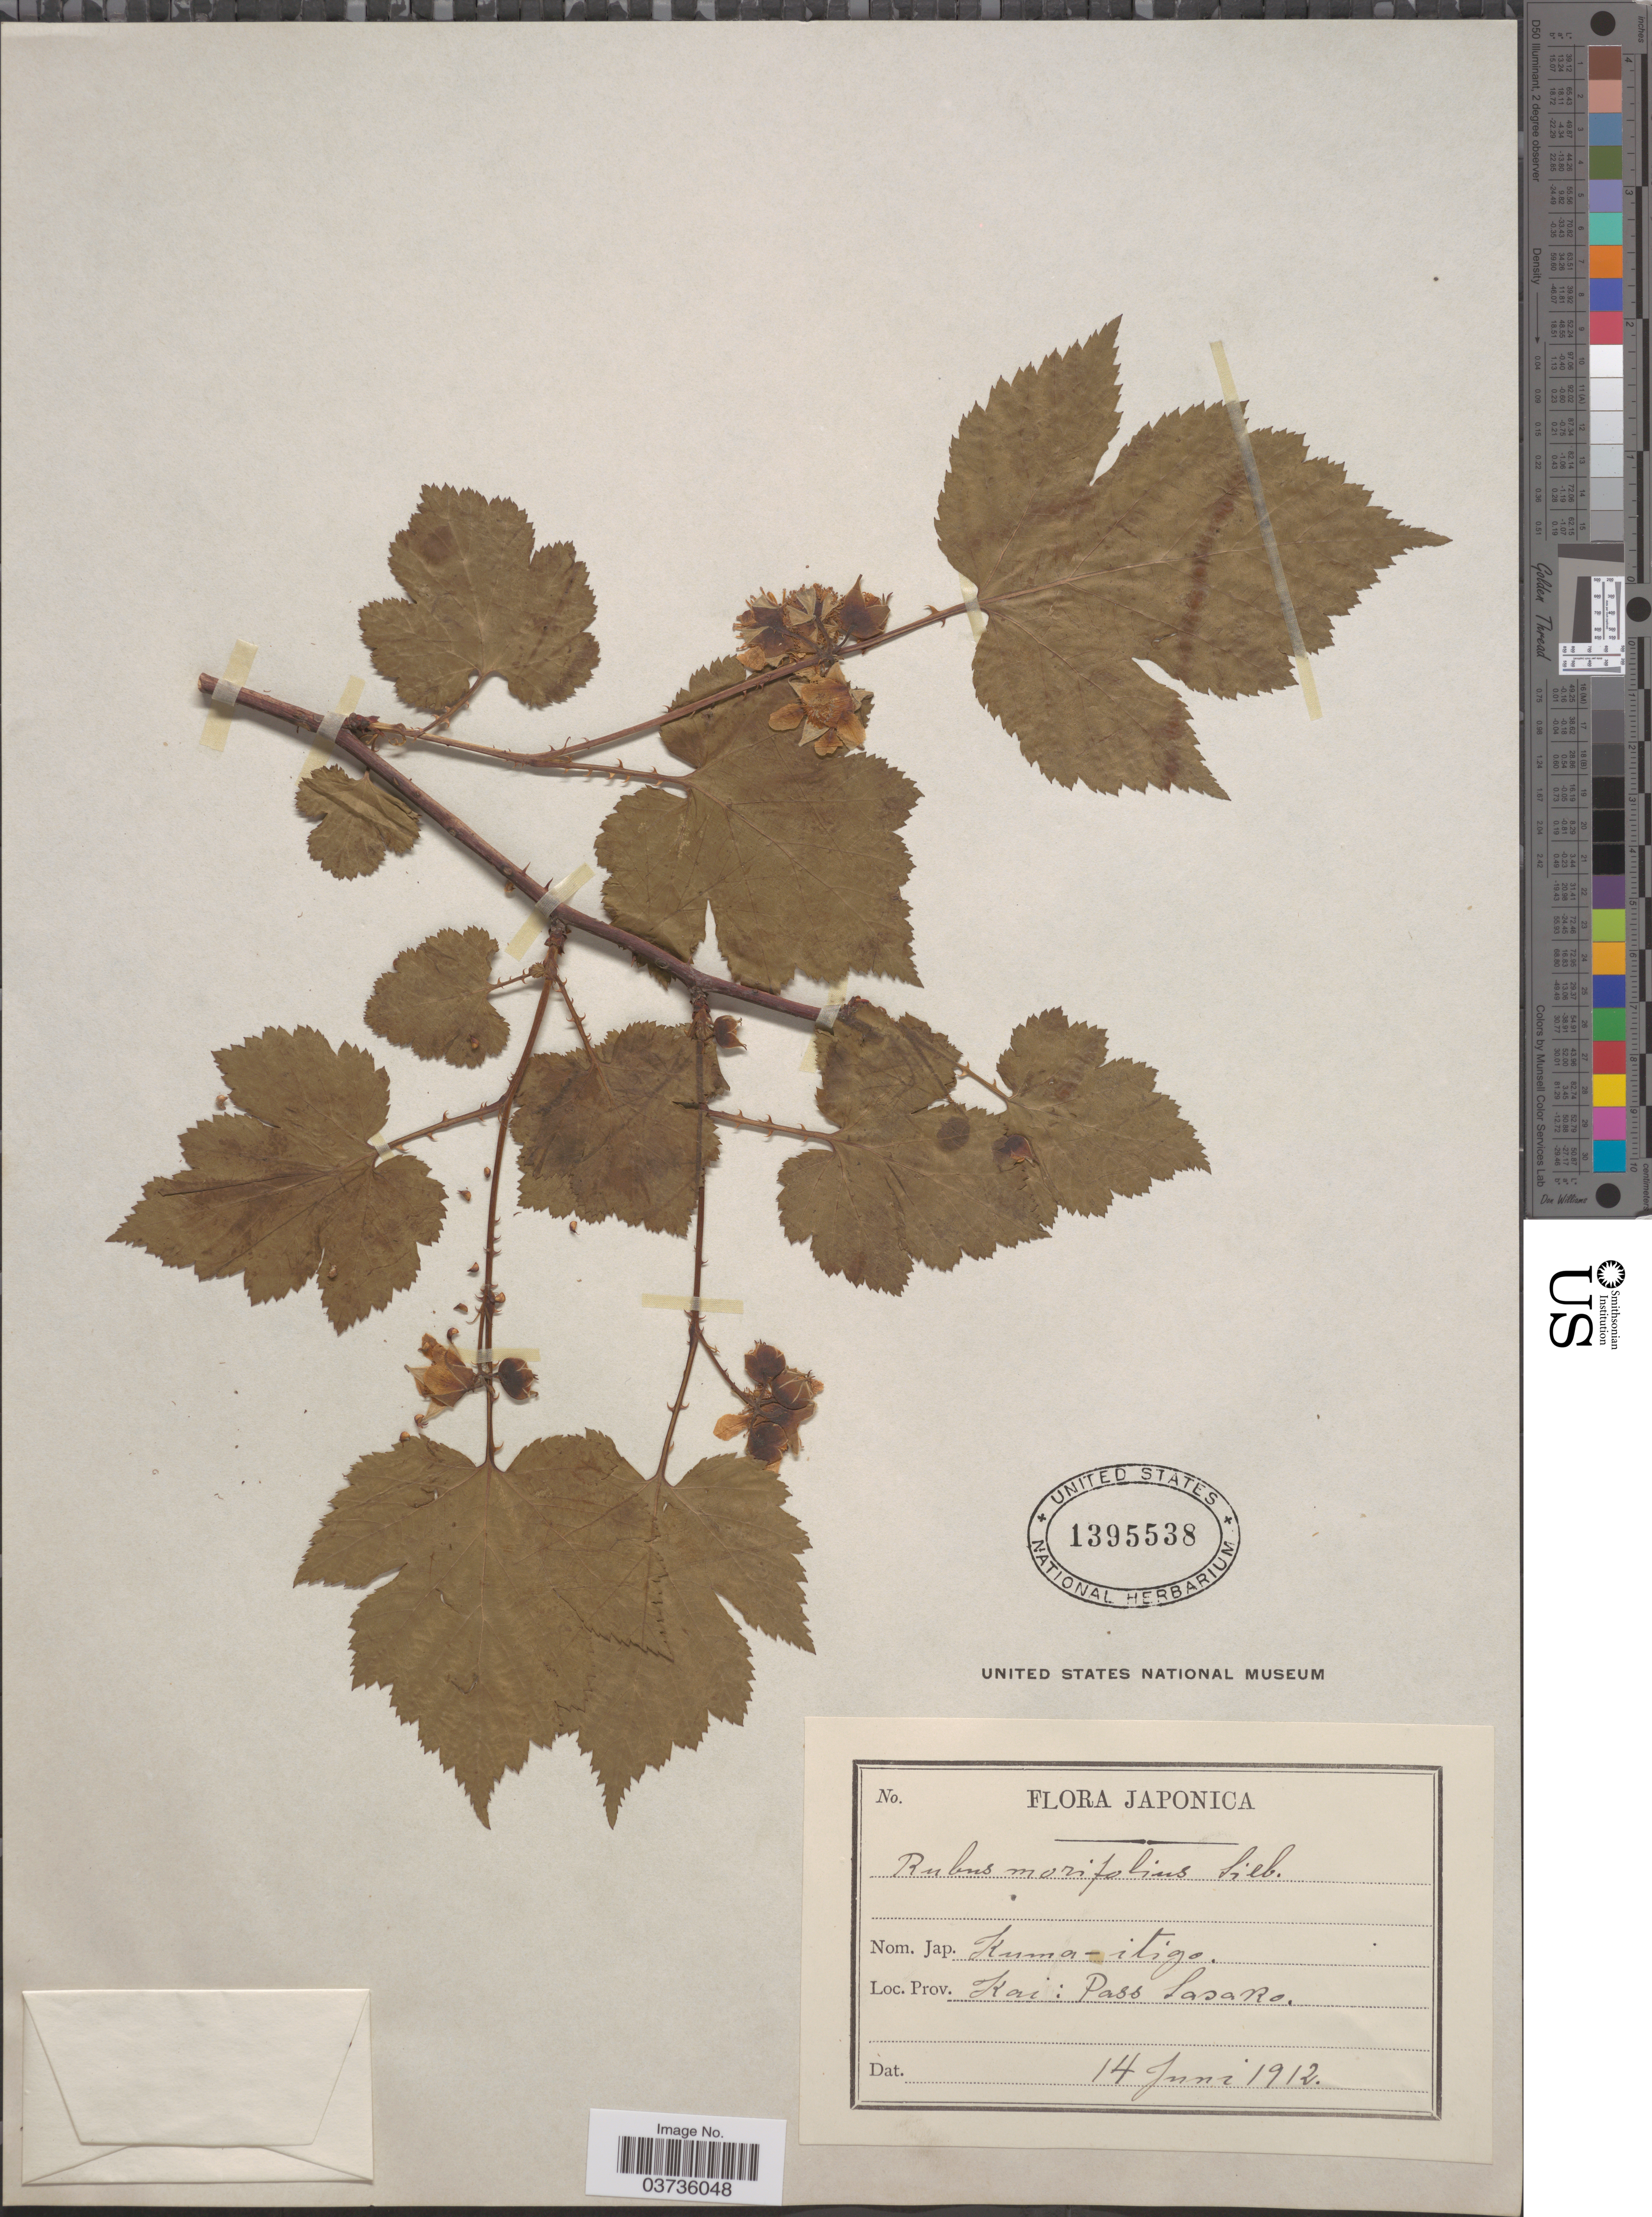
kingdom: Plantae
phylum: Tracheophyta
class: Magnoliopsida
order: Rosales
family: Rosaceae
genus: Rubus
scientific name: Rubus morifolius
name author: P.J. Müll.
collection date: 1912-06-14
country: Japan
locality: Kai: Pass Sasako.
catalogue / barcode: US 1395538